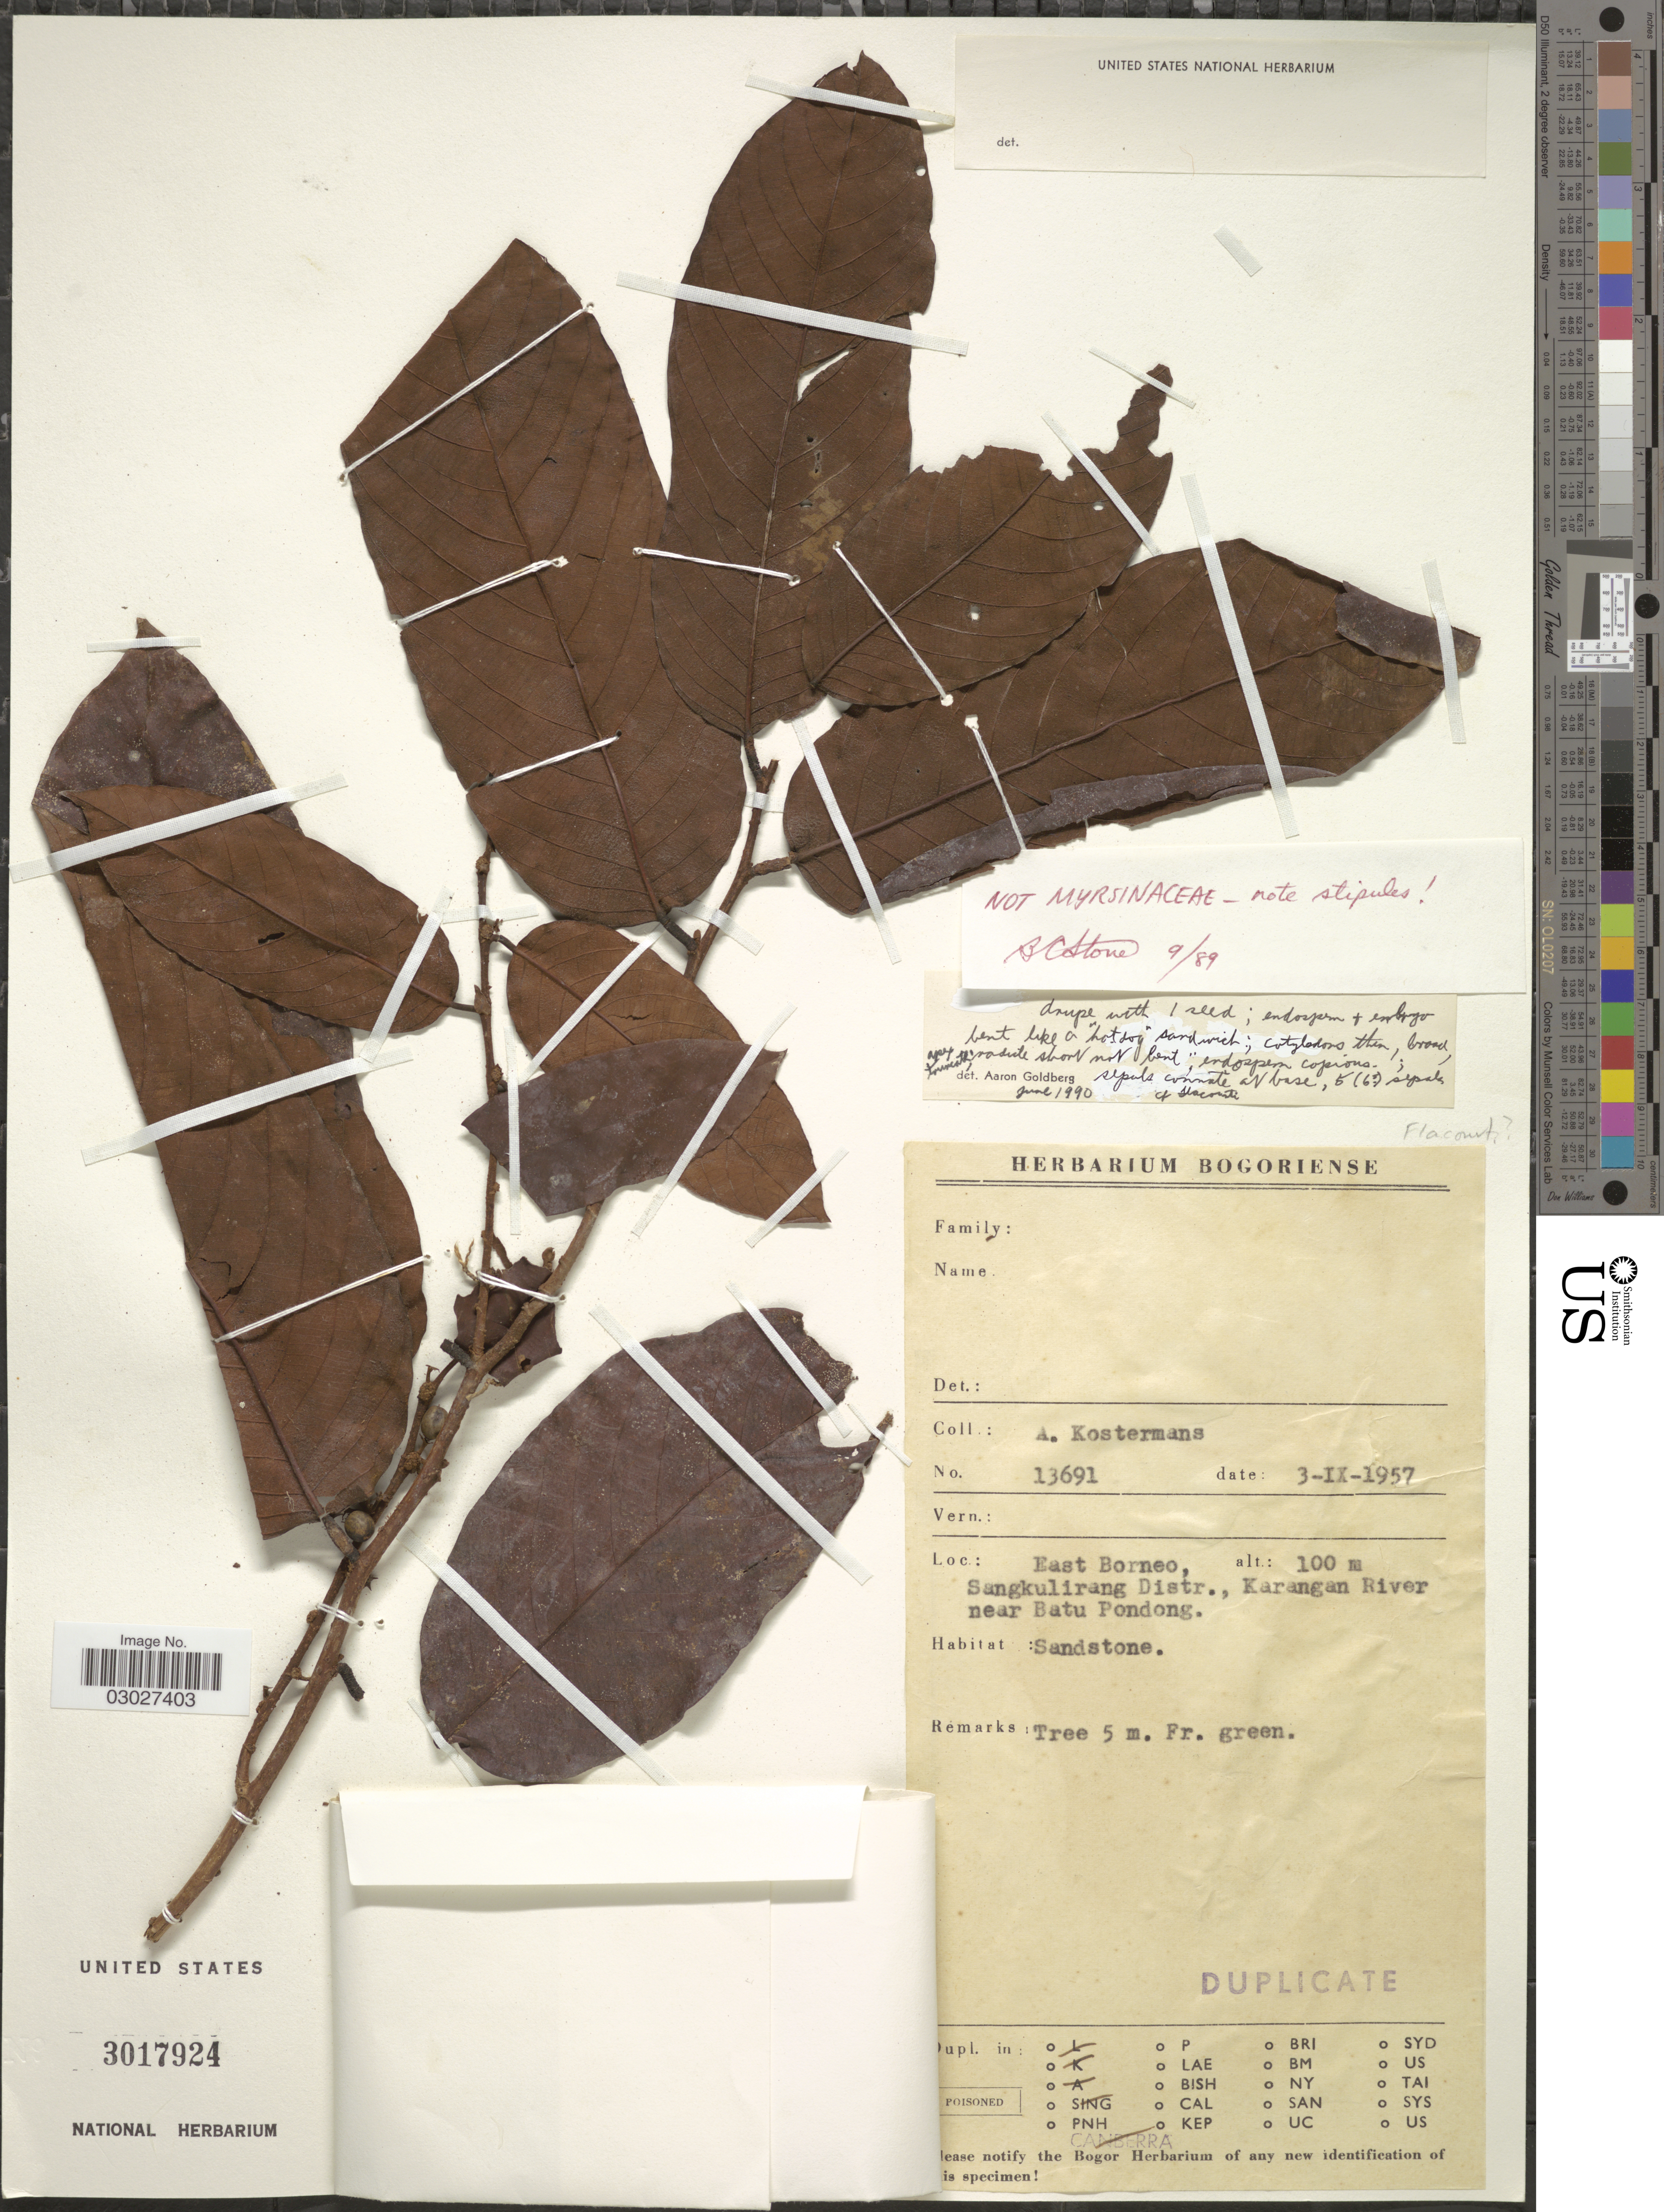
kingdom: Plantae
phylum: Tracheophyta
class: Magnoliopsida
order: Malpighiales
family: Phyllanthaceae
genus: Bridelia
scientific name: Bridelia glauca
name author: Blume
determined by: Dressler, S., (FR), Forschungsinstitut Und Naturmuseum Senckenberg (GERMANY)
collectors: A. J. G. Kostermans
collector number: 13691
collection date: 1957-09-03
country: Indonesia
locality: East Borneo, Sangkulirang Distr., Karangan River near Batu Pondong.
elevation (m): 100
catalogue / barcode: US 3017924